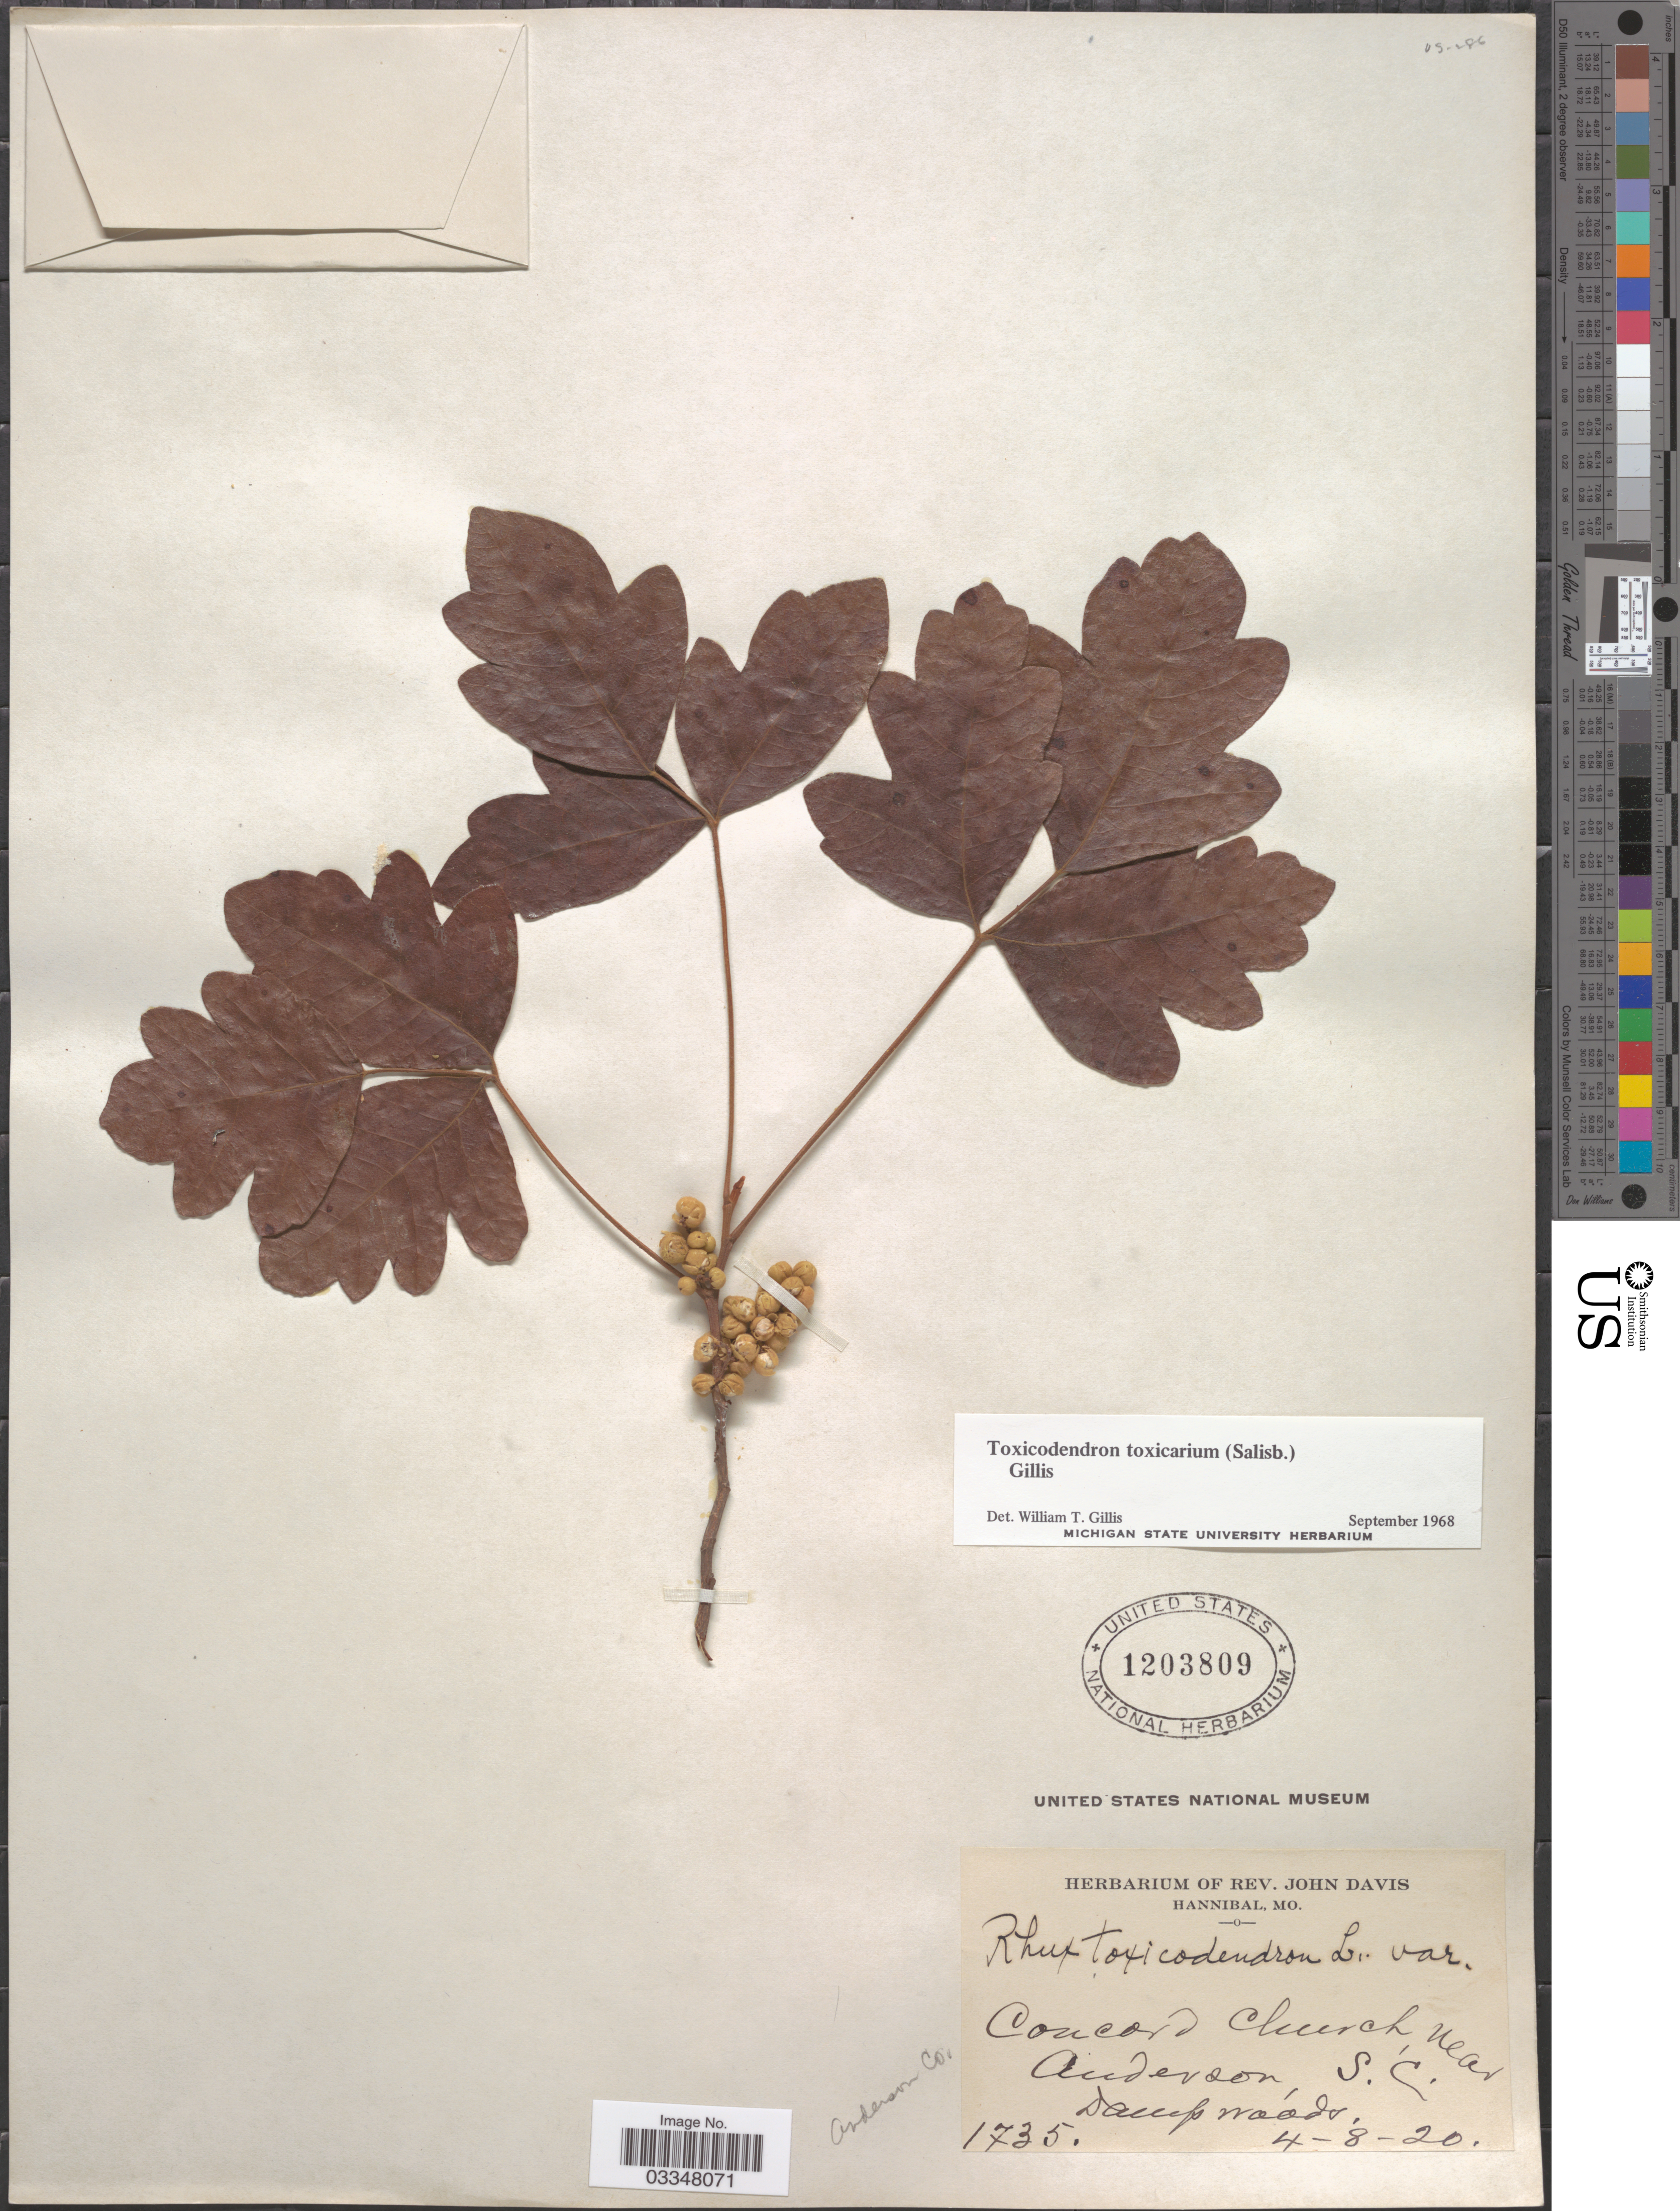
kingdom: Plantae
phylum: Tracheophyta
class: Magnoliopsida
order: Sapindales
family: Anacardiaceae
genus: Toxicodendron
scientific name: Toxicodendron toxicarium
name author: Gillis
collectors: ex herb. Rev. John Davis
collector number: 1735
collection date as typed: Transcribed d/m/y: 8/4/20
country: United States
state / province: South Carolina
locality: Concord Church, near Anderson. Anderson Co.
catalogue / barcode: US 1203809